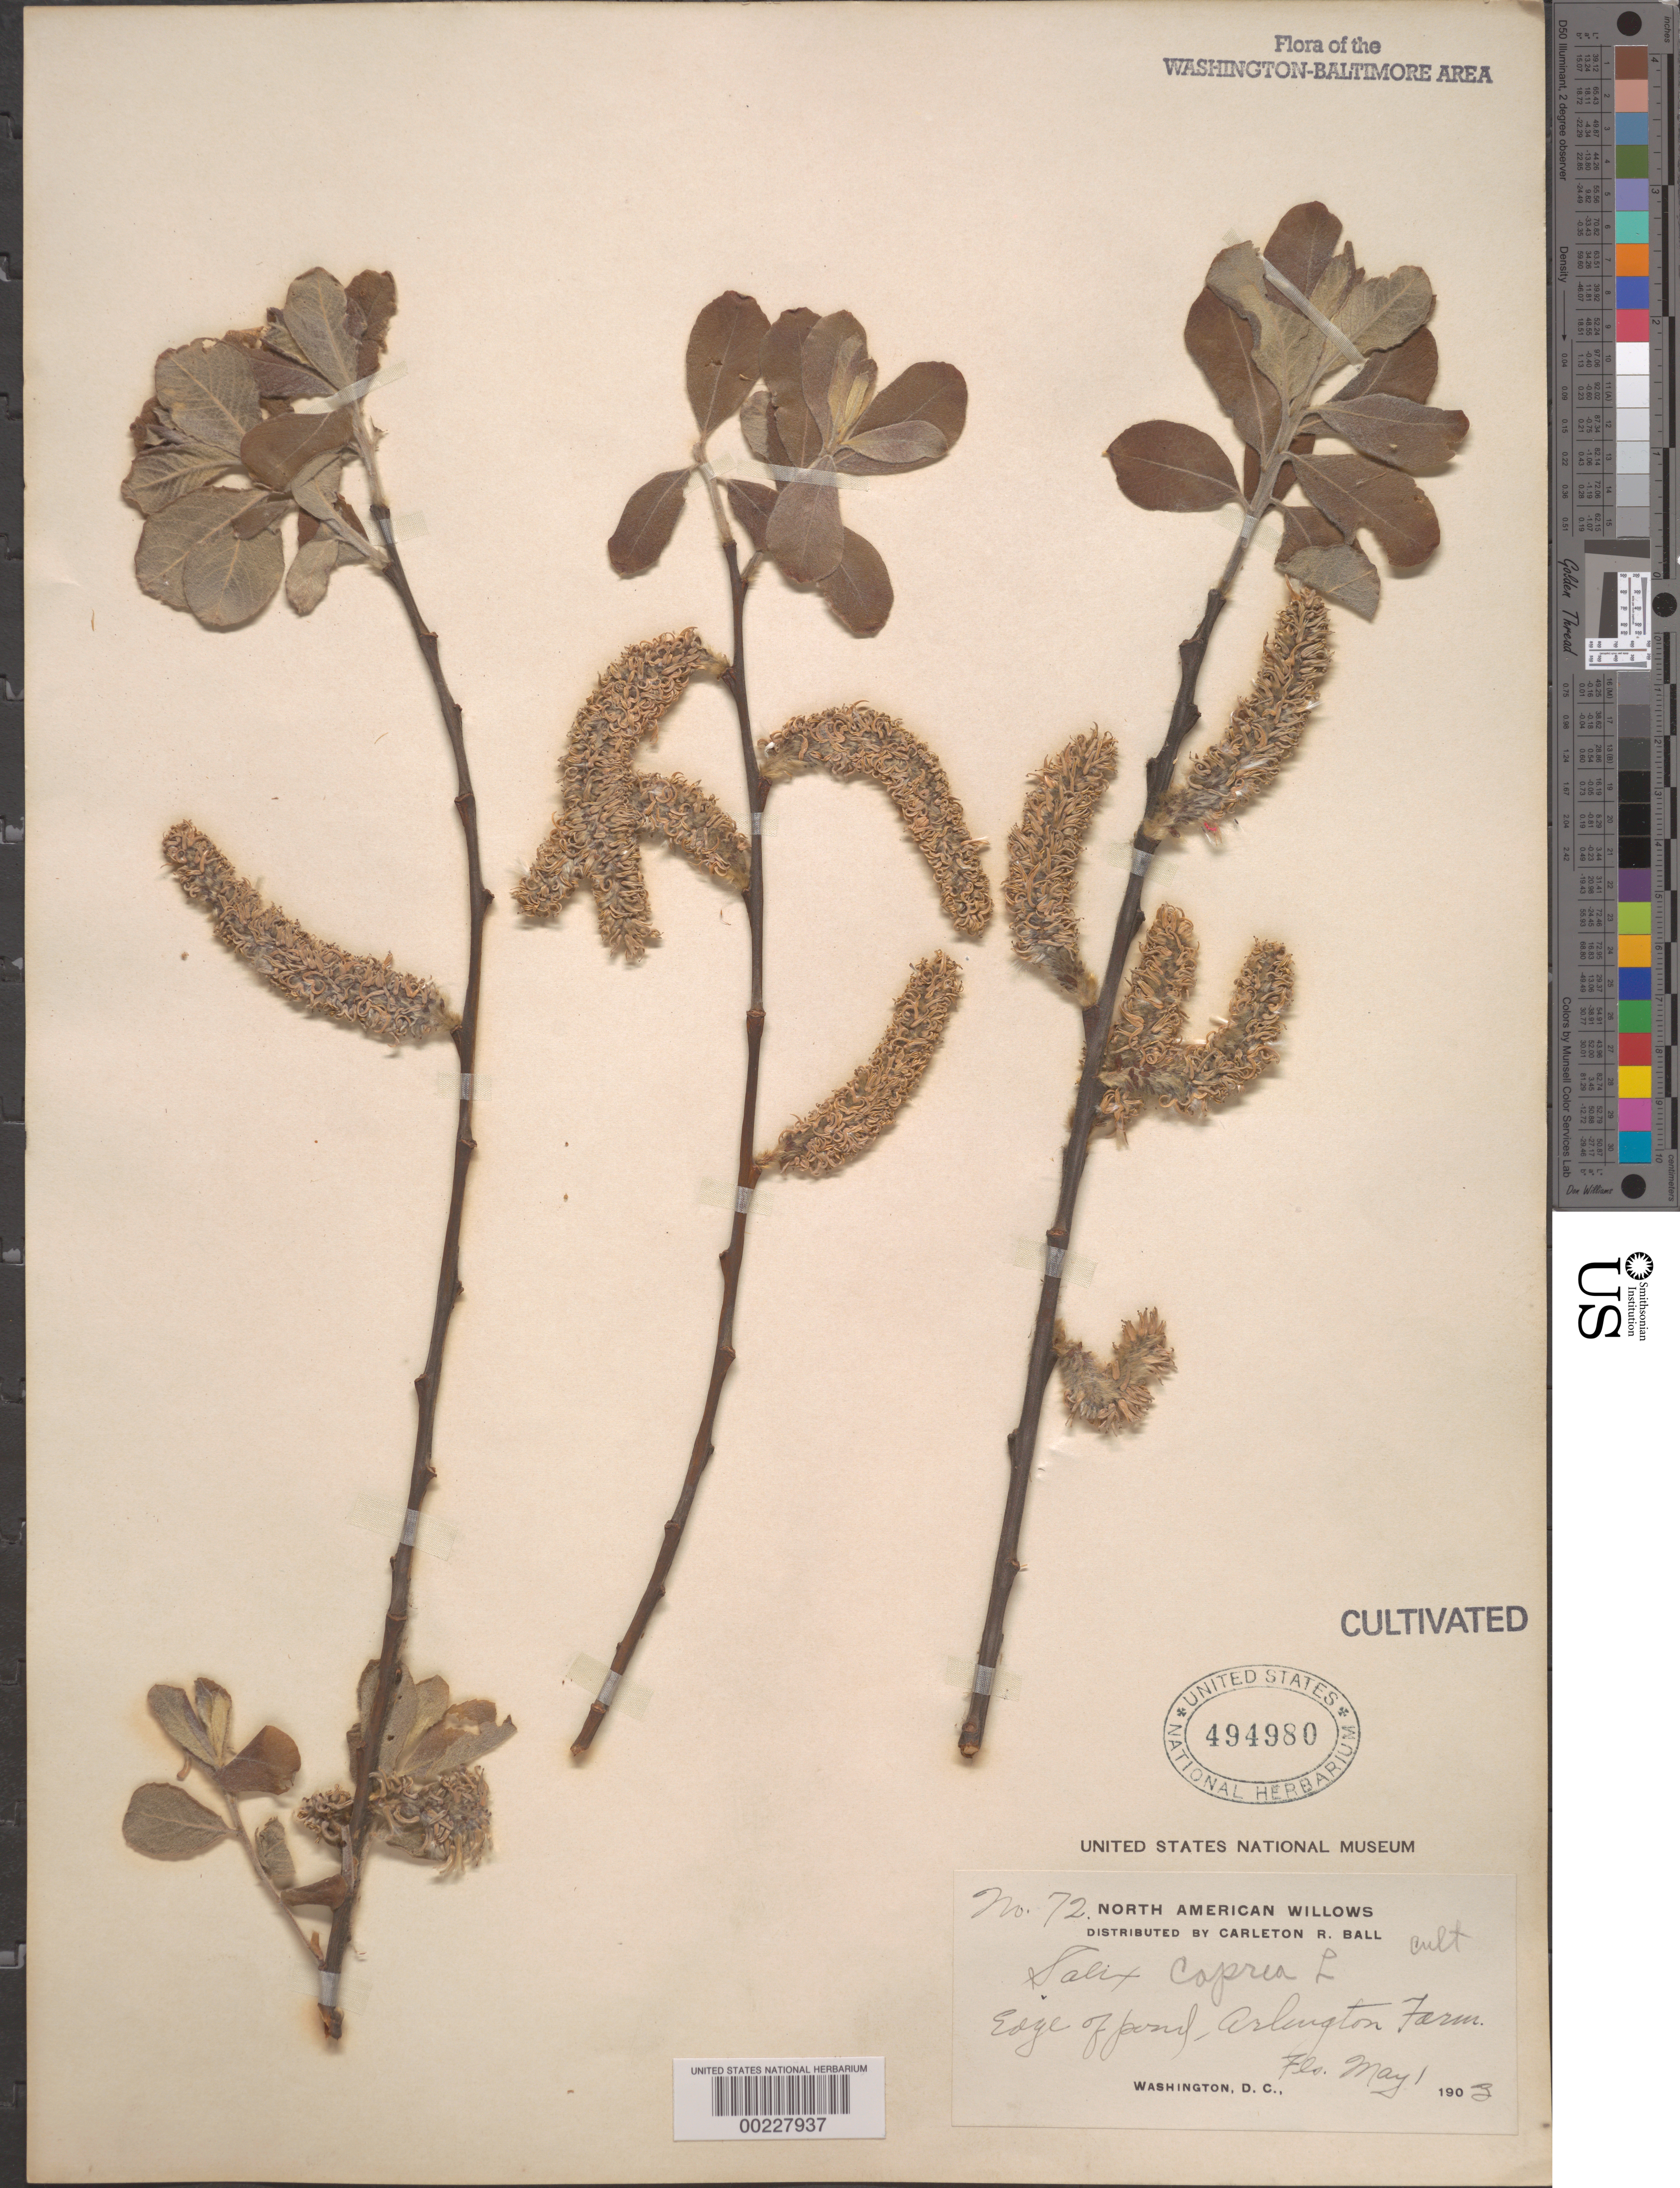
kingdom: Plantae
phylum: Tracheophyta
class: Magnoliopsida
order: Malpighiales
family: Salicaceae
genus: Salix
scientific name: Salix caprea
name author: L.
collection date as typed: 01 May 1903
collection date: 1903-05-01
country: United States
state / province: Virginia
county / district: Arlington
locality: Arlington Farm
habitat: Edge of pond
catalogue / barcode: US 494980